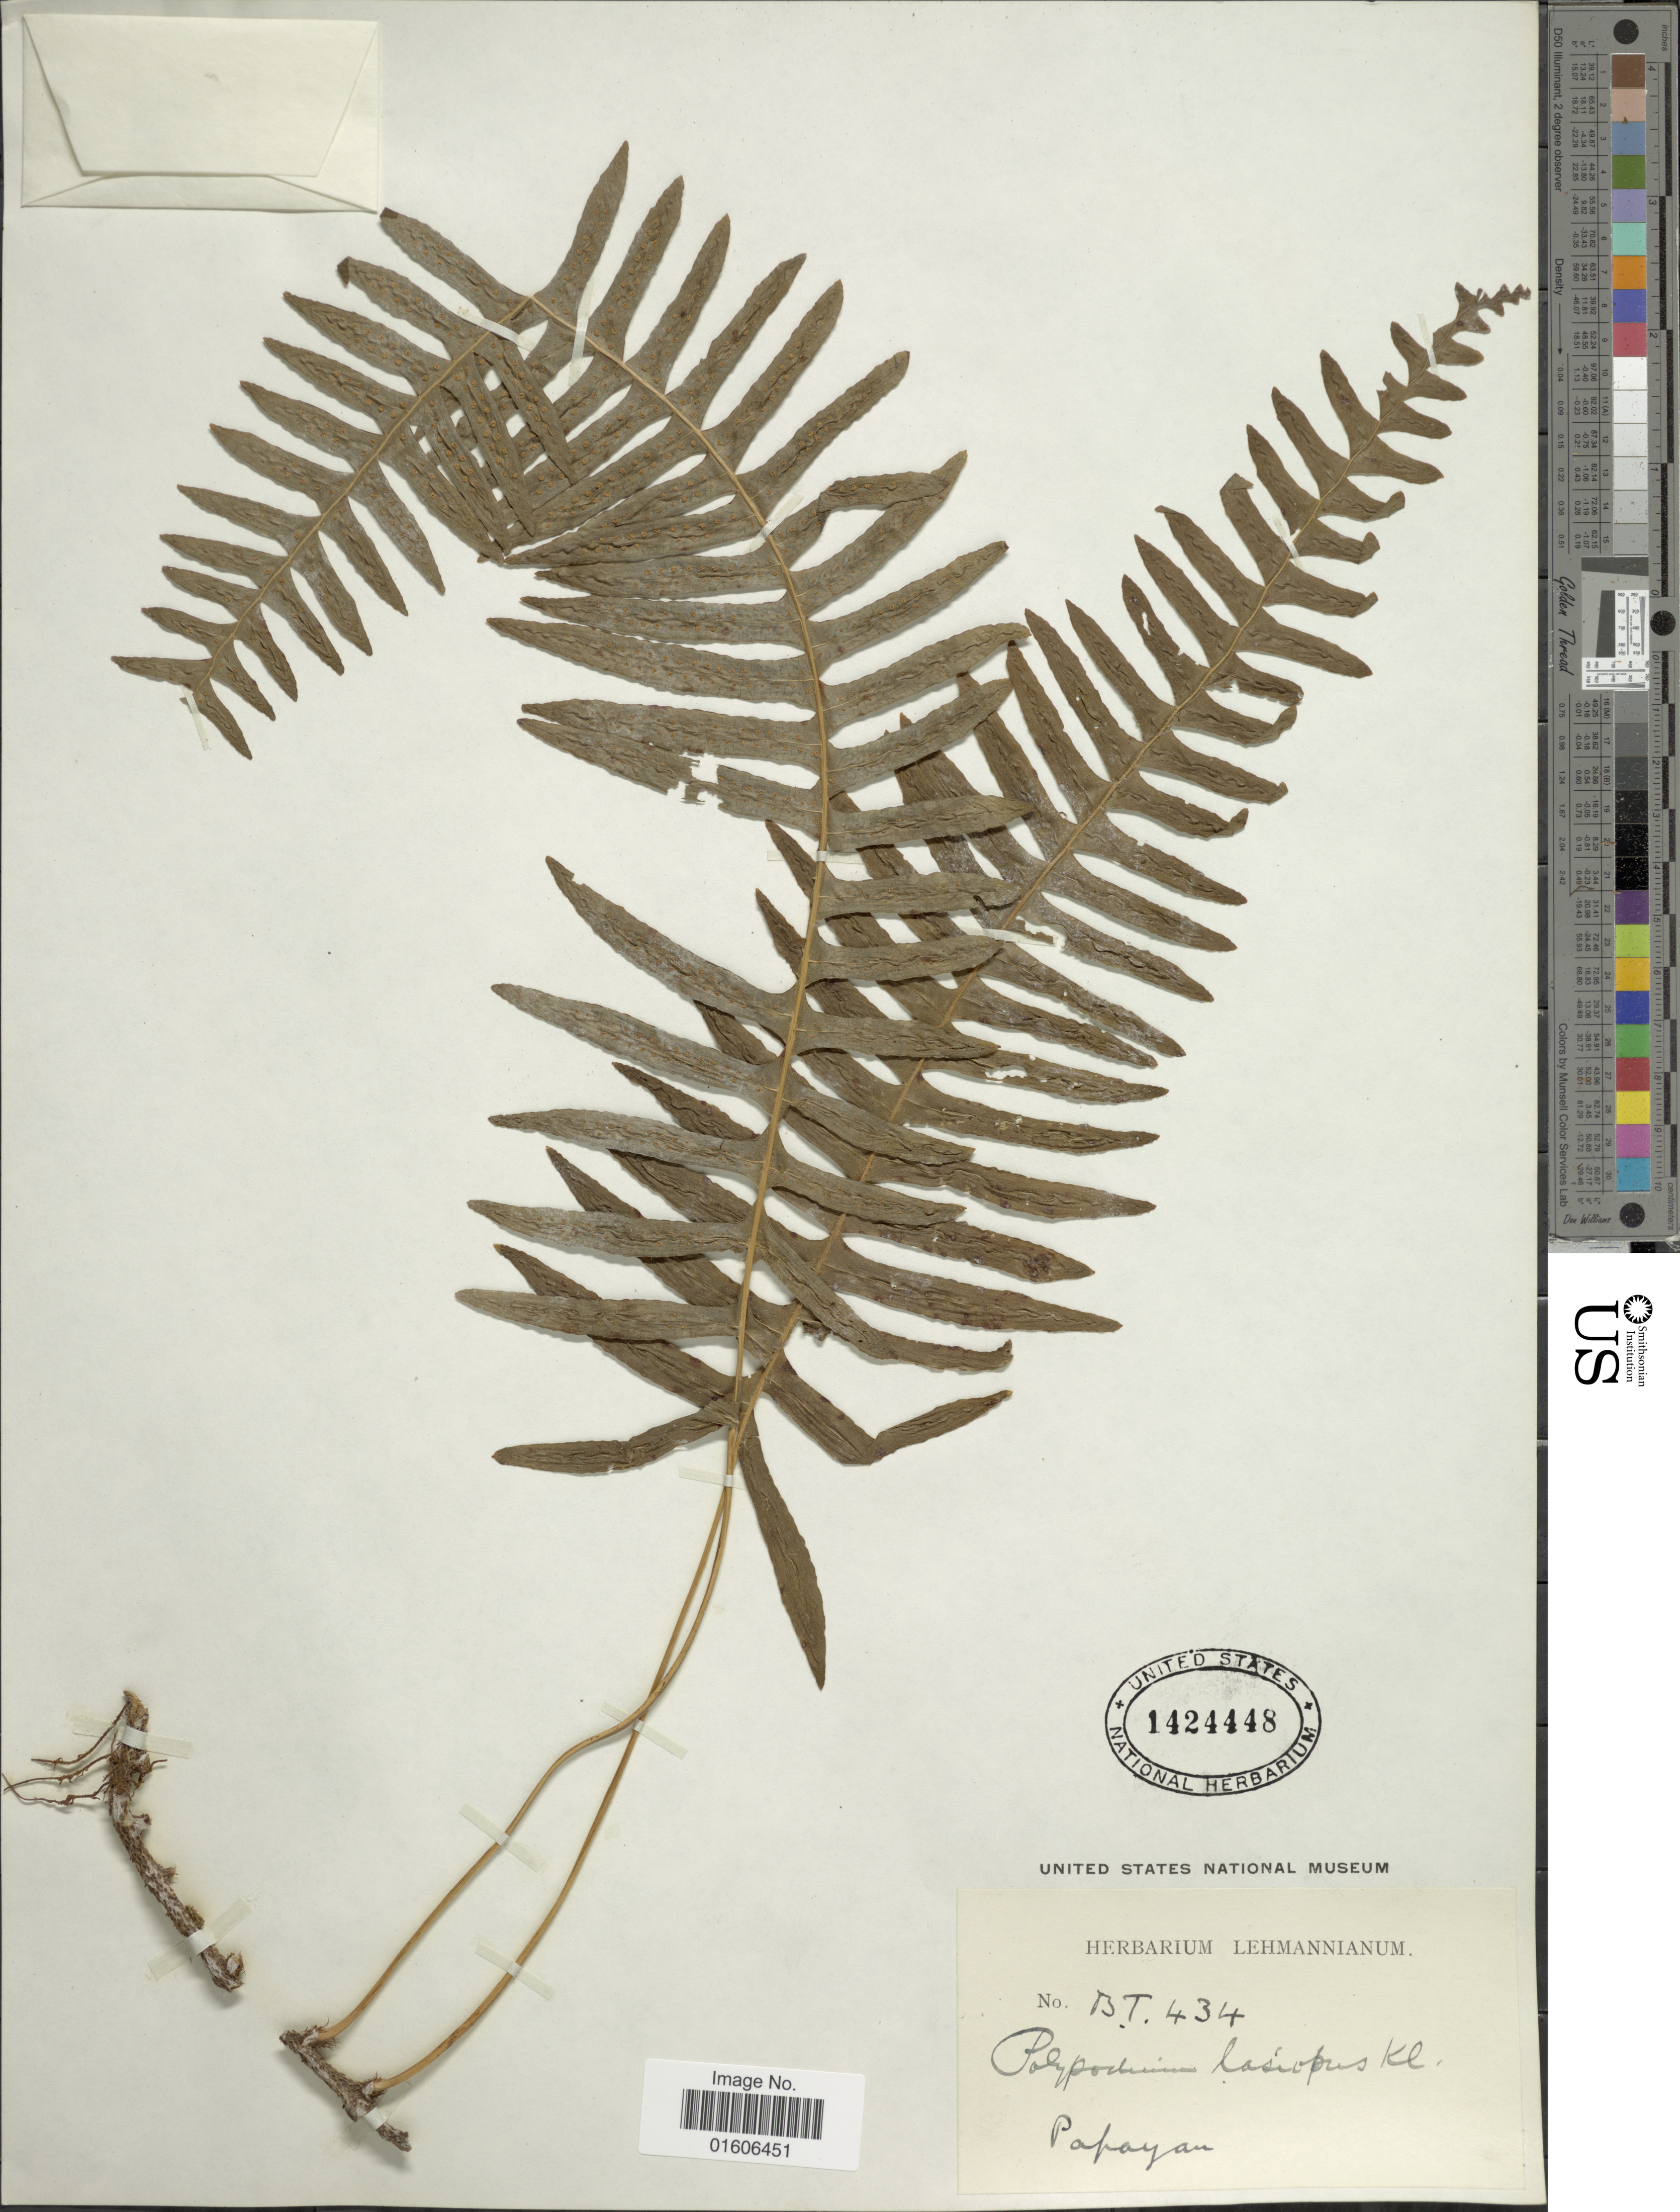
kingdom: Plantae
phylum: Tracheophyta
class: Polypodiopsida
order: Polypodiales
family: Polypodiaceae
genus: Serpocaulon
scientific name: Serpocaulon lasiopus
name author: (Klotzsch) A.R. Sm.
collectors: ex herb. Lehmannianum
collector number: B.T.434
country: Colombia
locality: Popayan.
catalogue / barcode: US 1424448